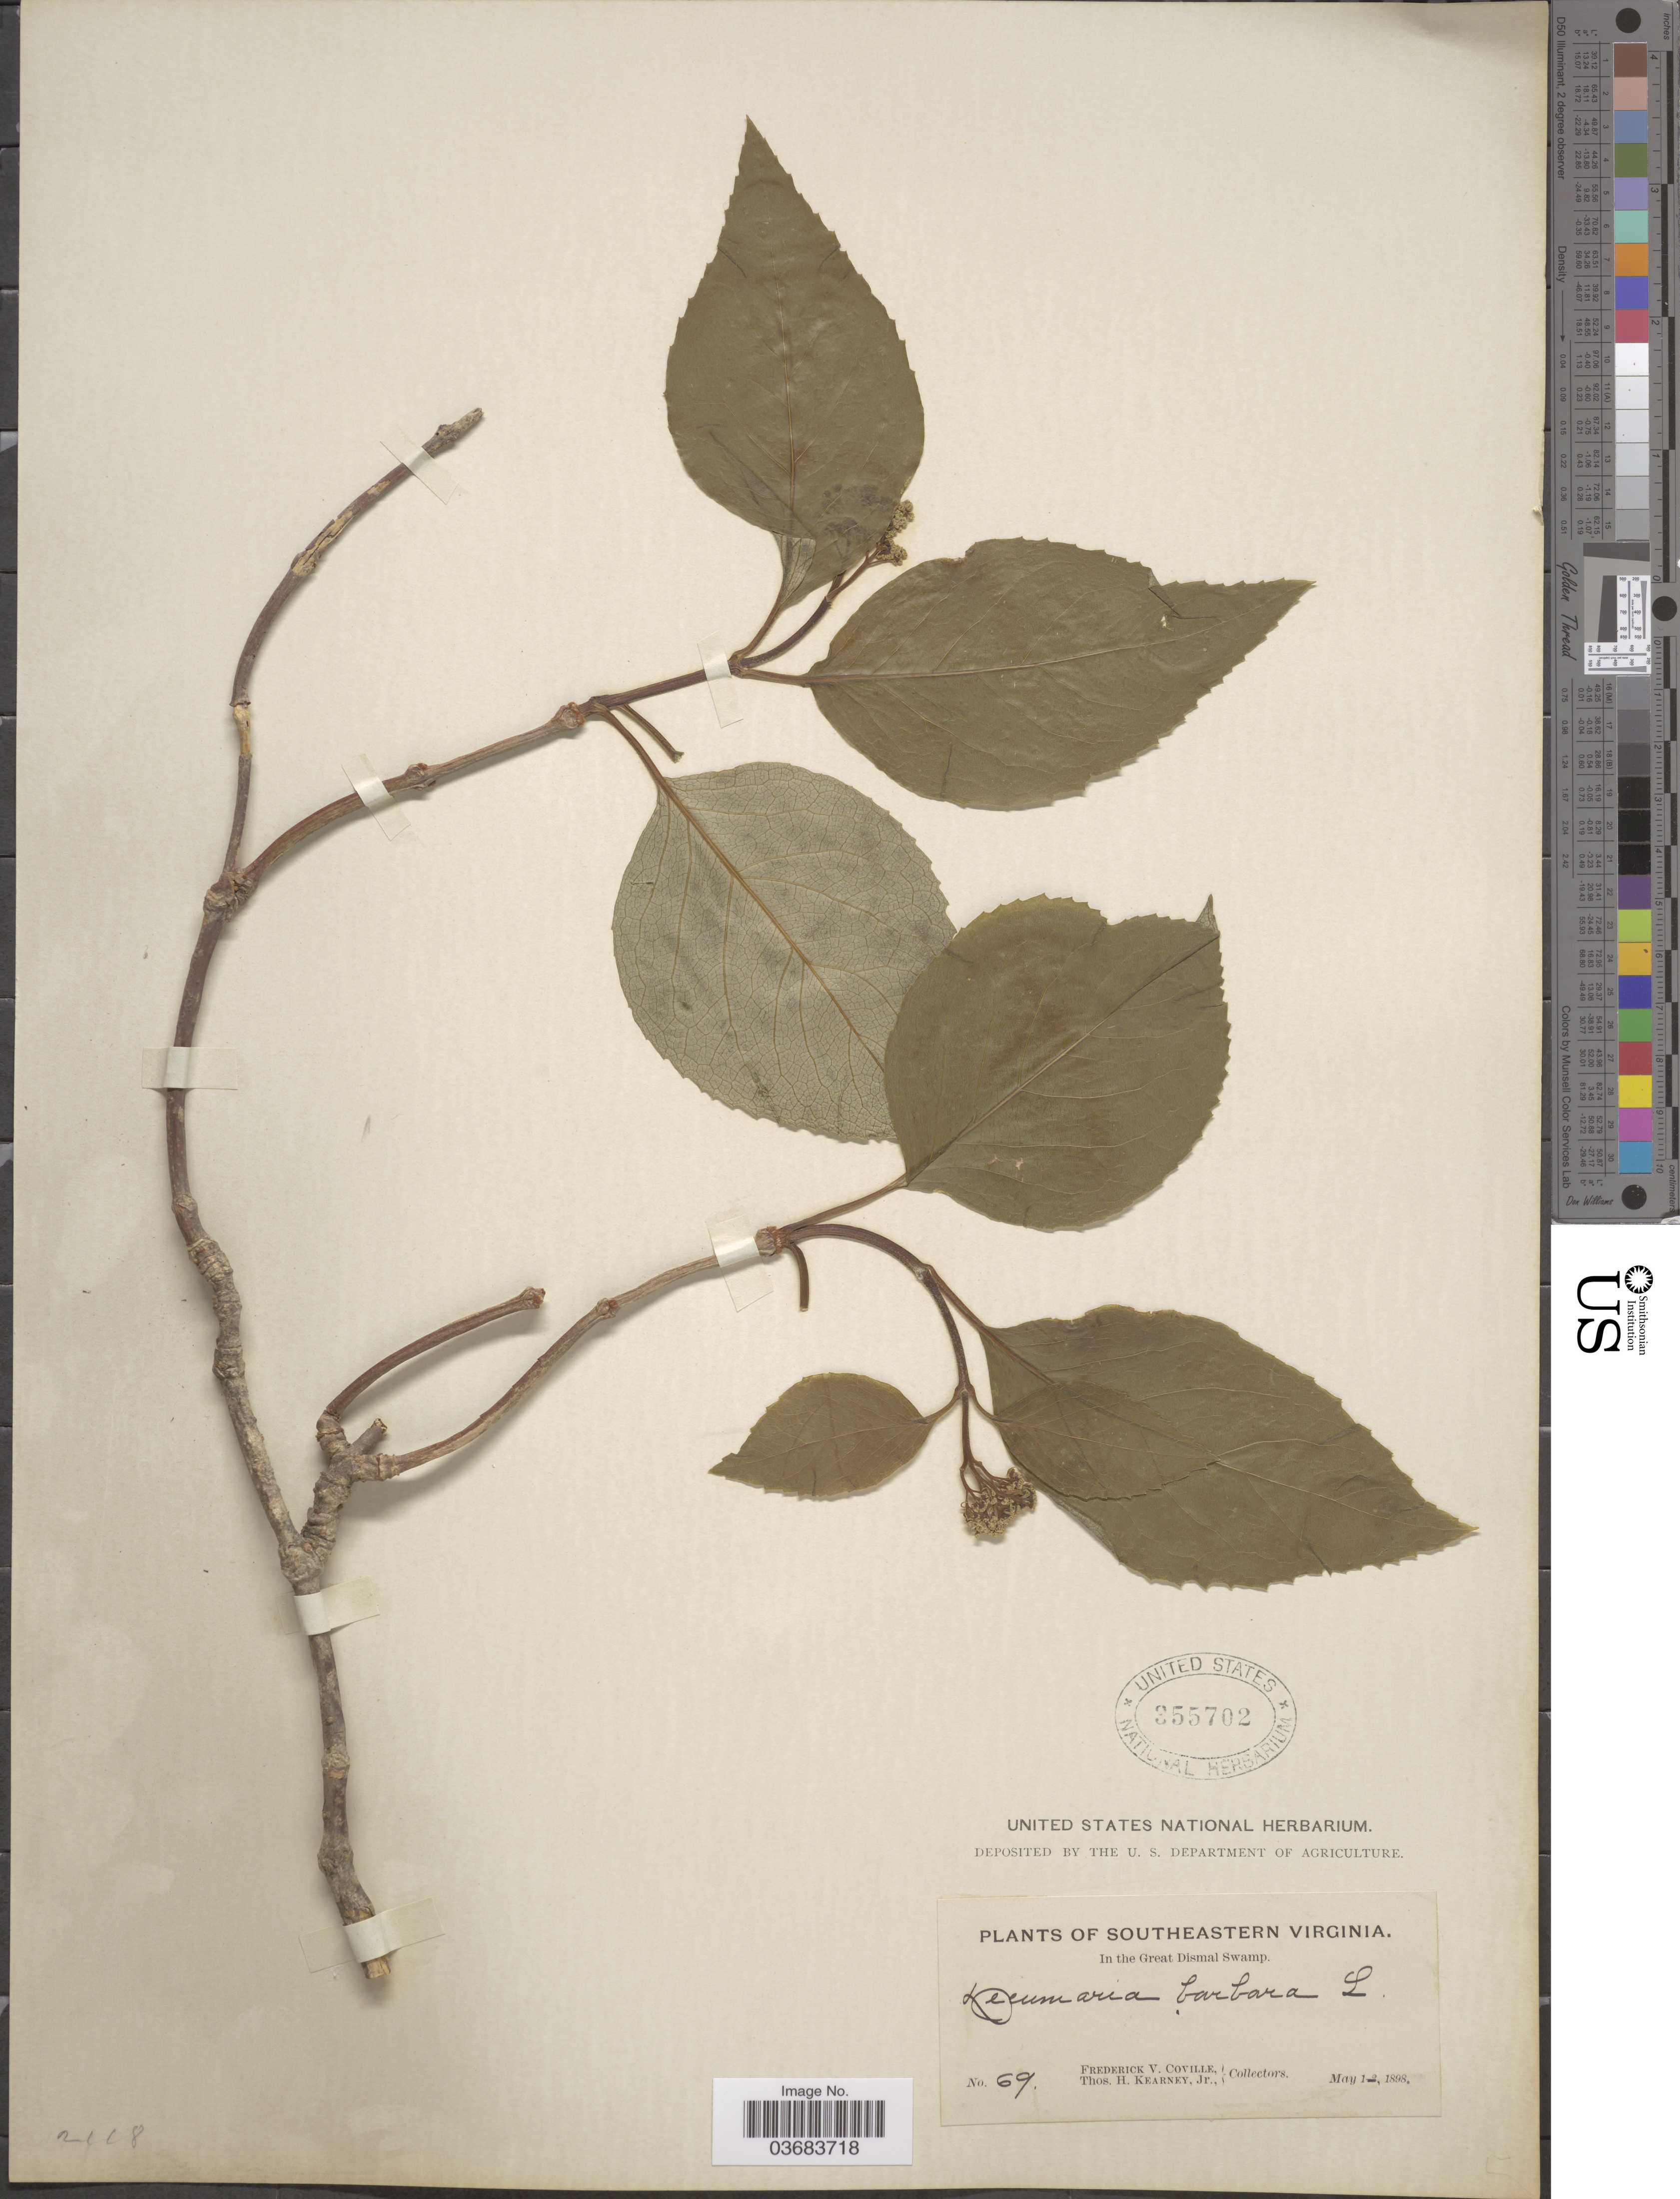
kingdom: Plantae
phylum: Tracheophyta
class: Magnoliopsida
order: Cornales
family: Hydrangeaceae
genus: Hydrangea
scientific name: Hydrangea barbara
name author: (L.) Bernd Schulz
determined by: Strong, Mark T., (BOT), Smithsonian Institution - National Museum of Natural History (UNITED STATES)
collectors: F. V. Coville & T. H. Kearney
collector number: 69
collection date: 1898-05-01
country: United States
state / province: Virginia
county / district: City of Chesapeake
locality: Southeastern Virginia. In the Great Dismal Swamp.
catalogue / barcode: US 355702